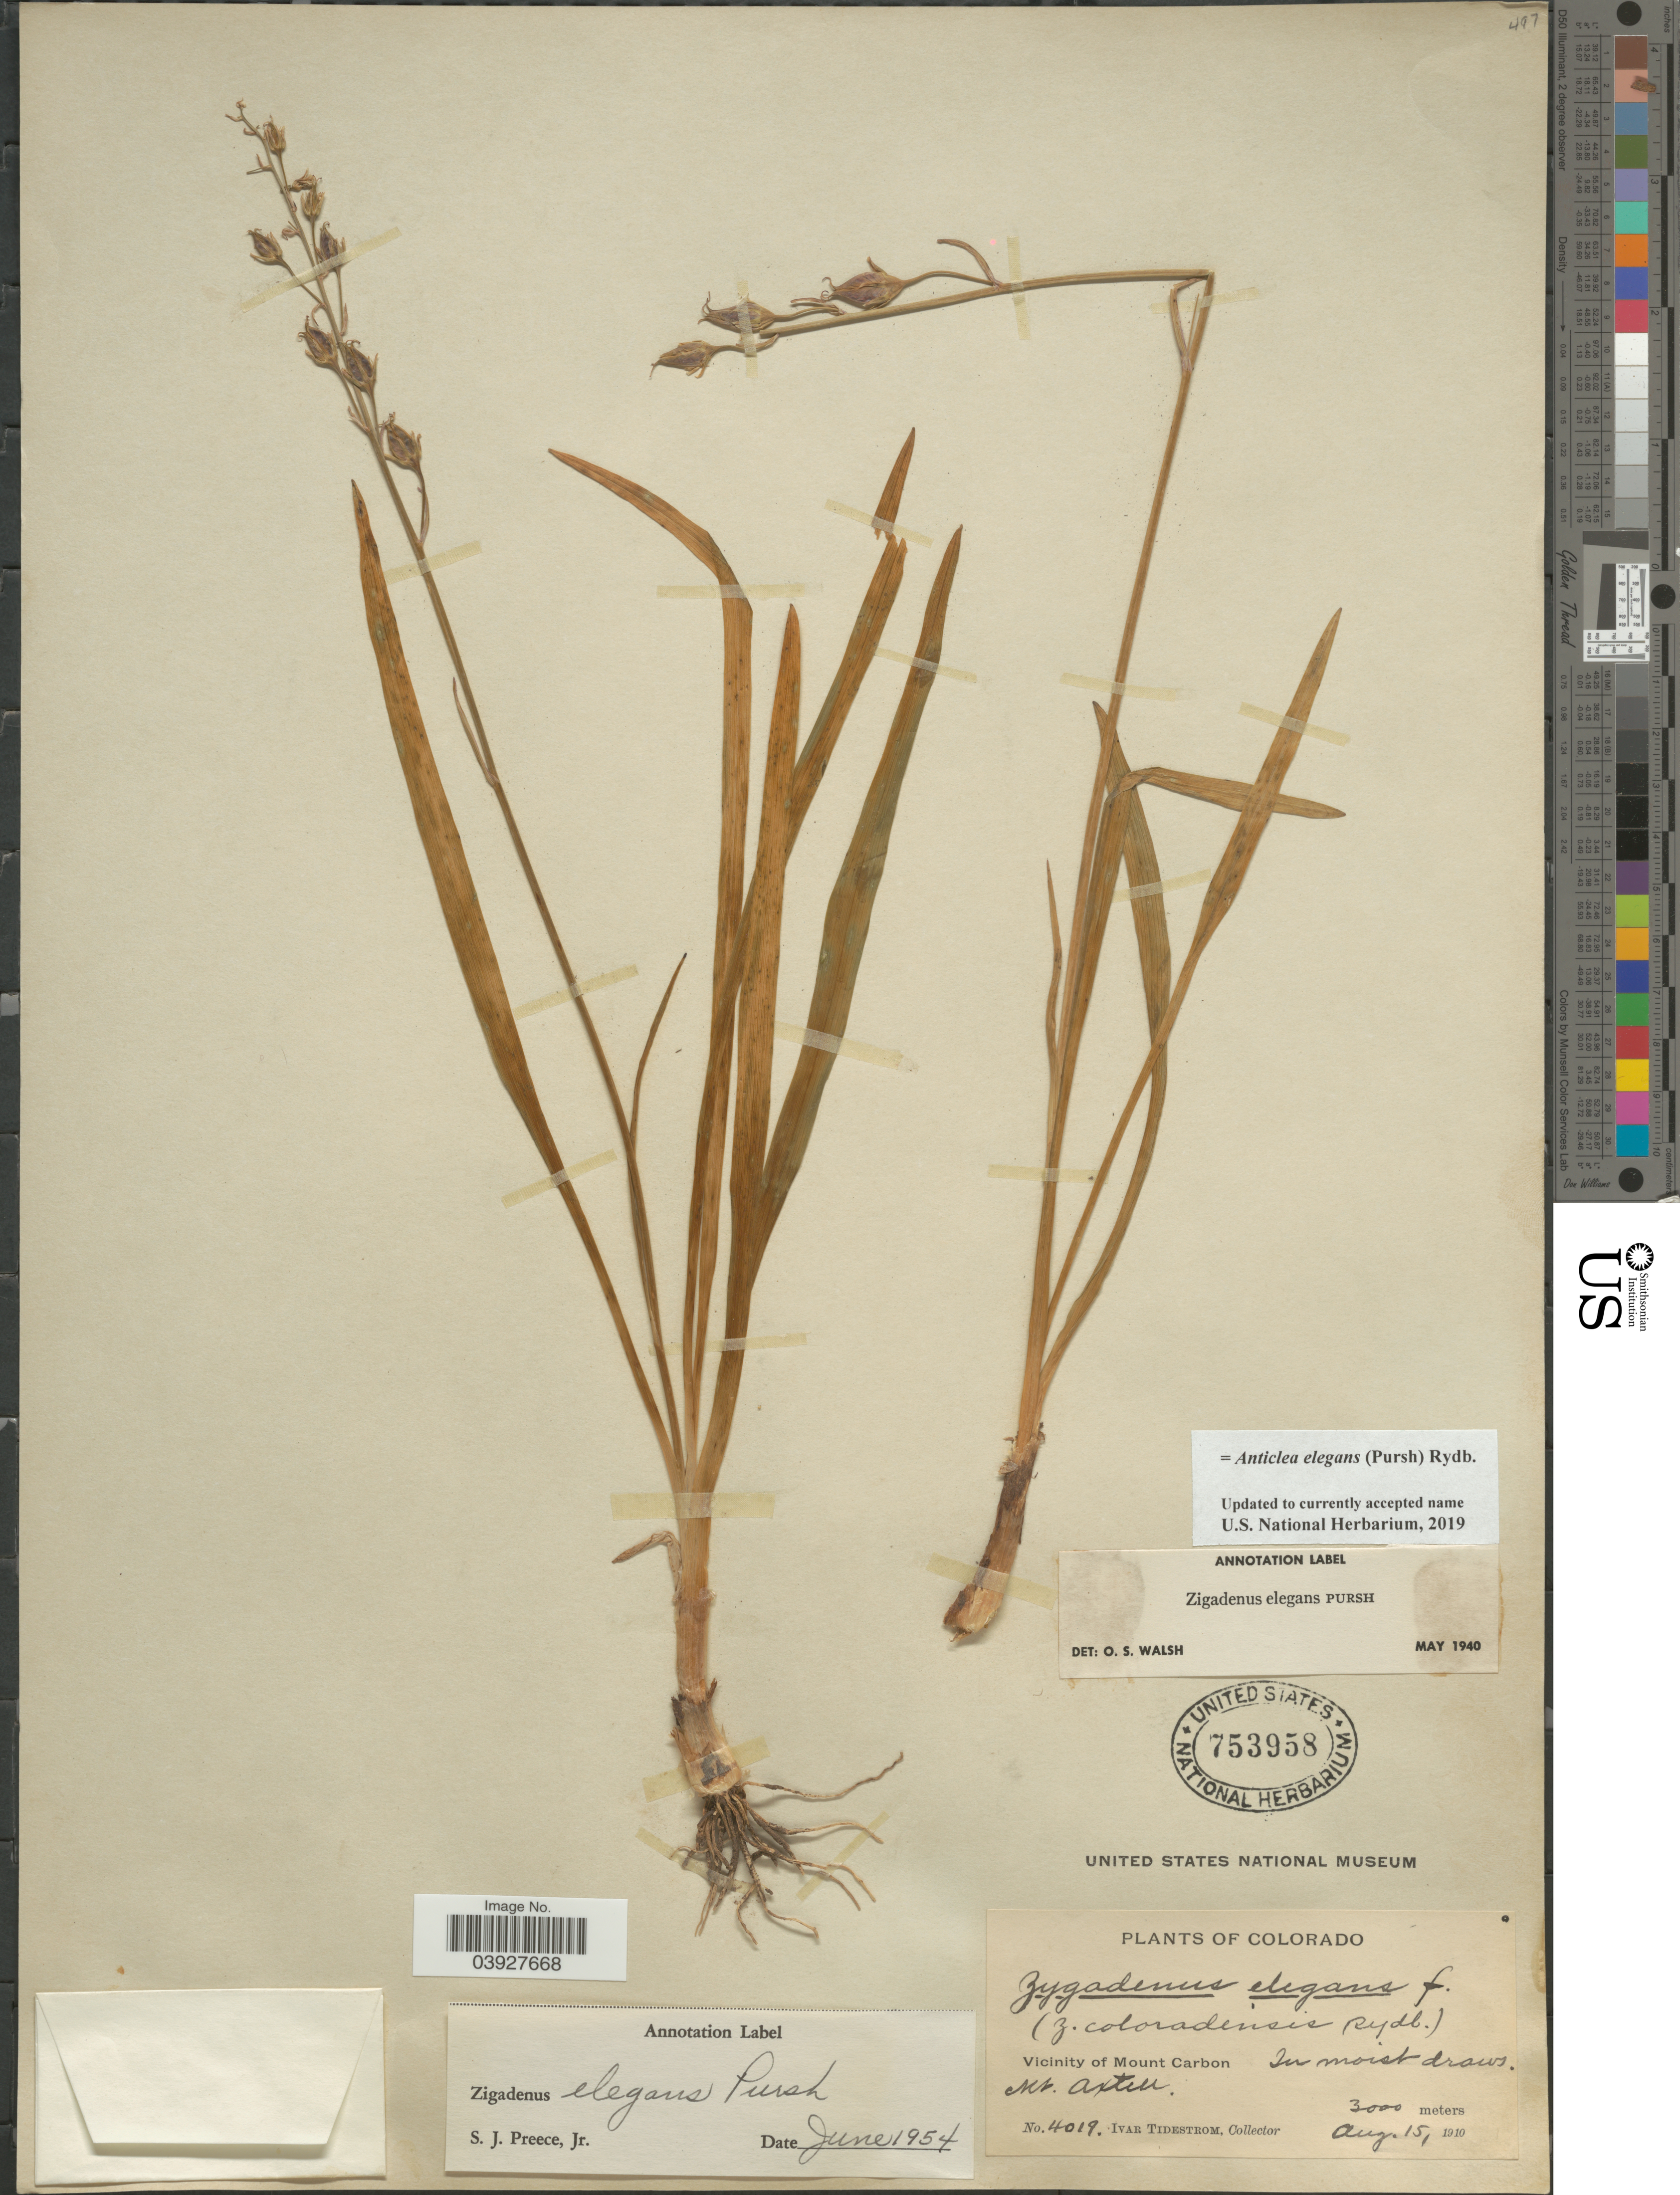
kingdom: Plantae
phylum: Tracheophyta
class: Liliopsida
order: Liliales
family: Melanthiaceae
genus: Anticlea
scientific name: Anticlea elegans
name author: (Pursh) Rydb.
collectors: I. F. Tidestrom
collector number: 4019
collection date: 1910-08-15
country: United States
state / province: Colorado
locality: Vicinity of Mount Carbon. In moist draws. Mt. Axtell.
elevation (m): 3000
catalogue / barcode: US 753958